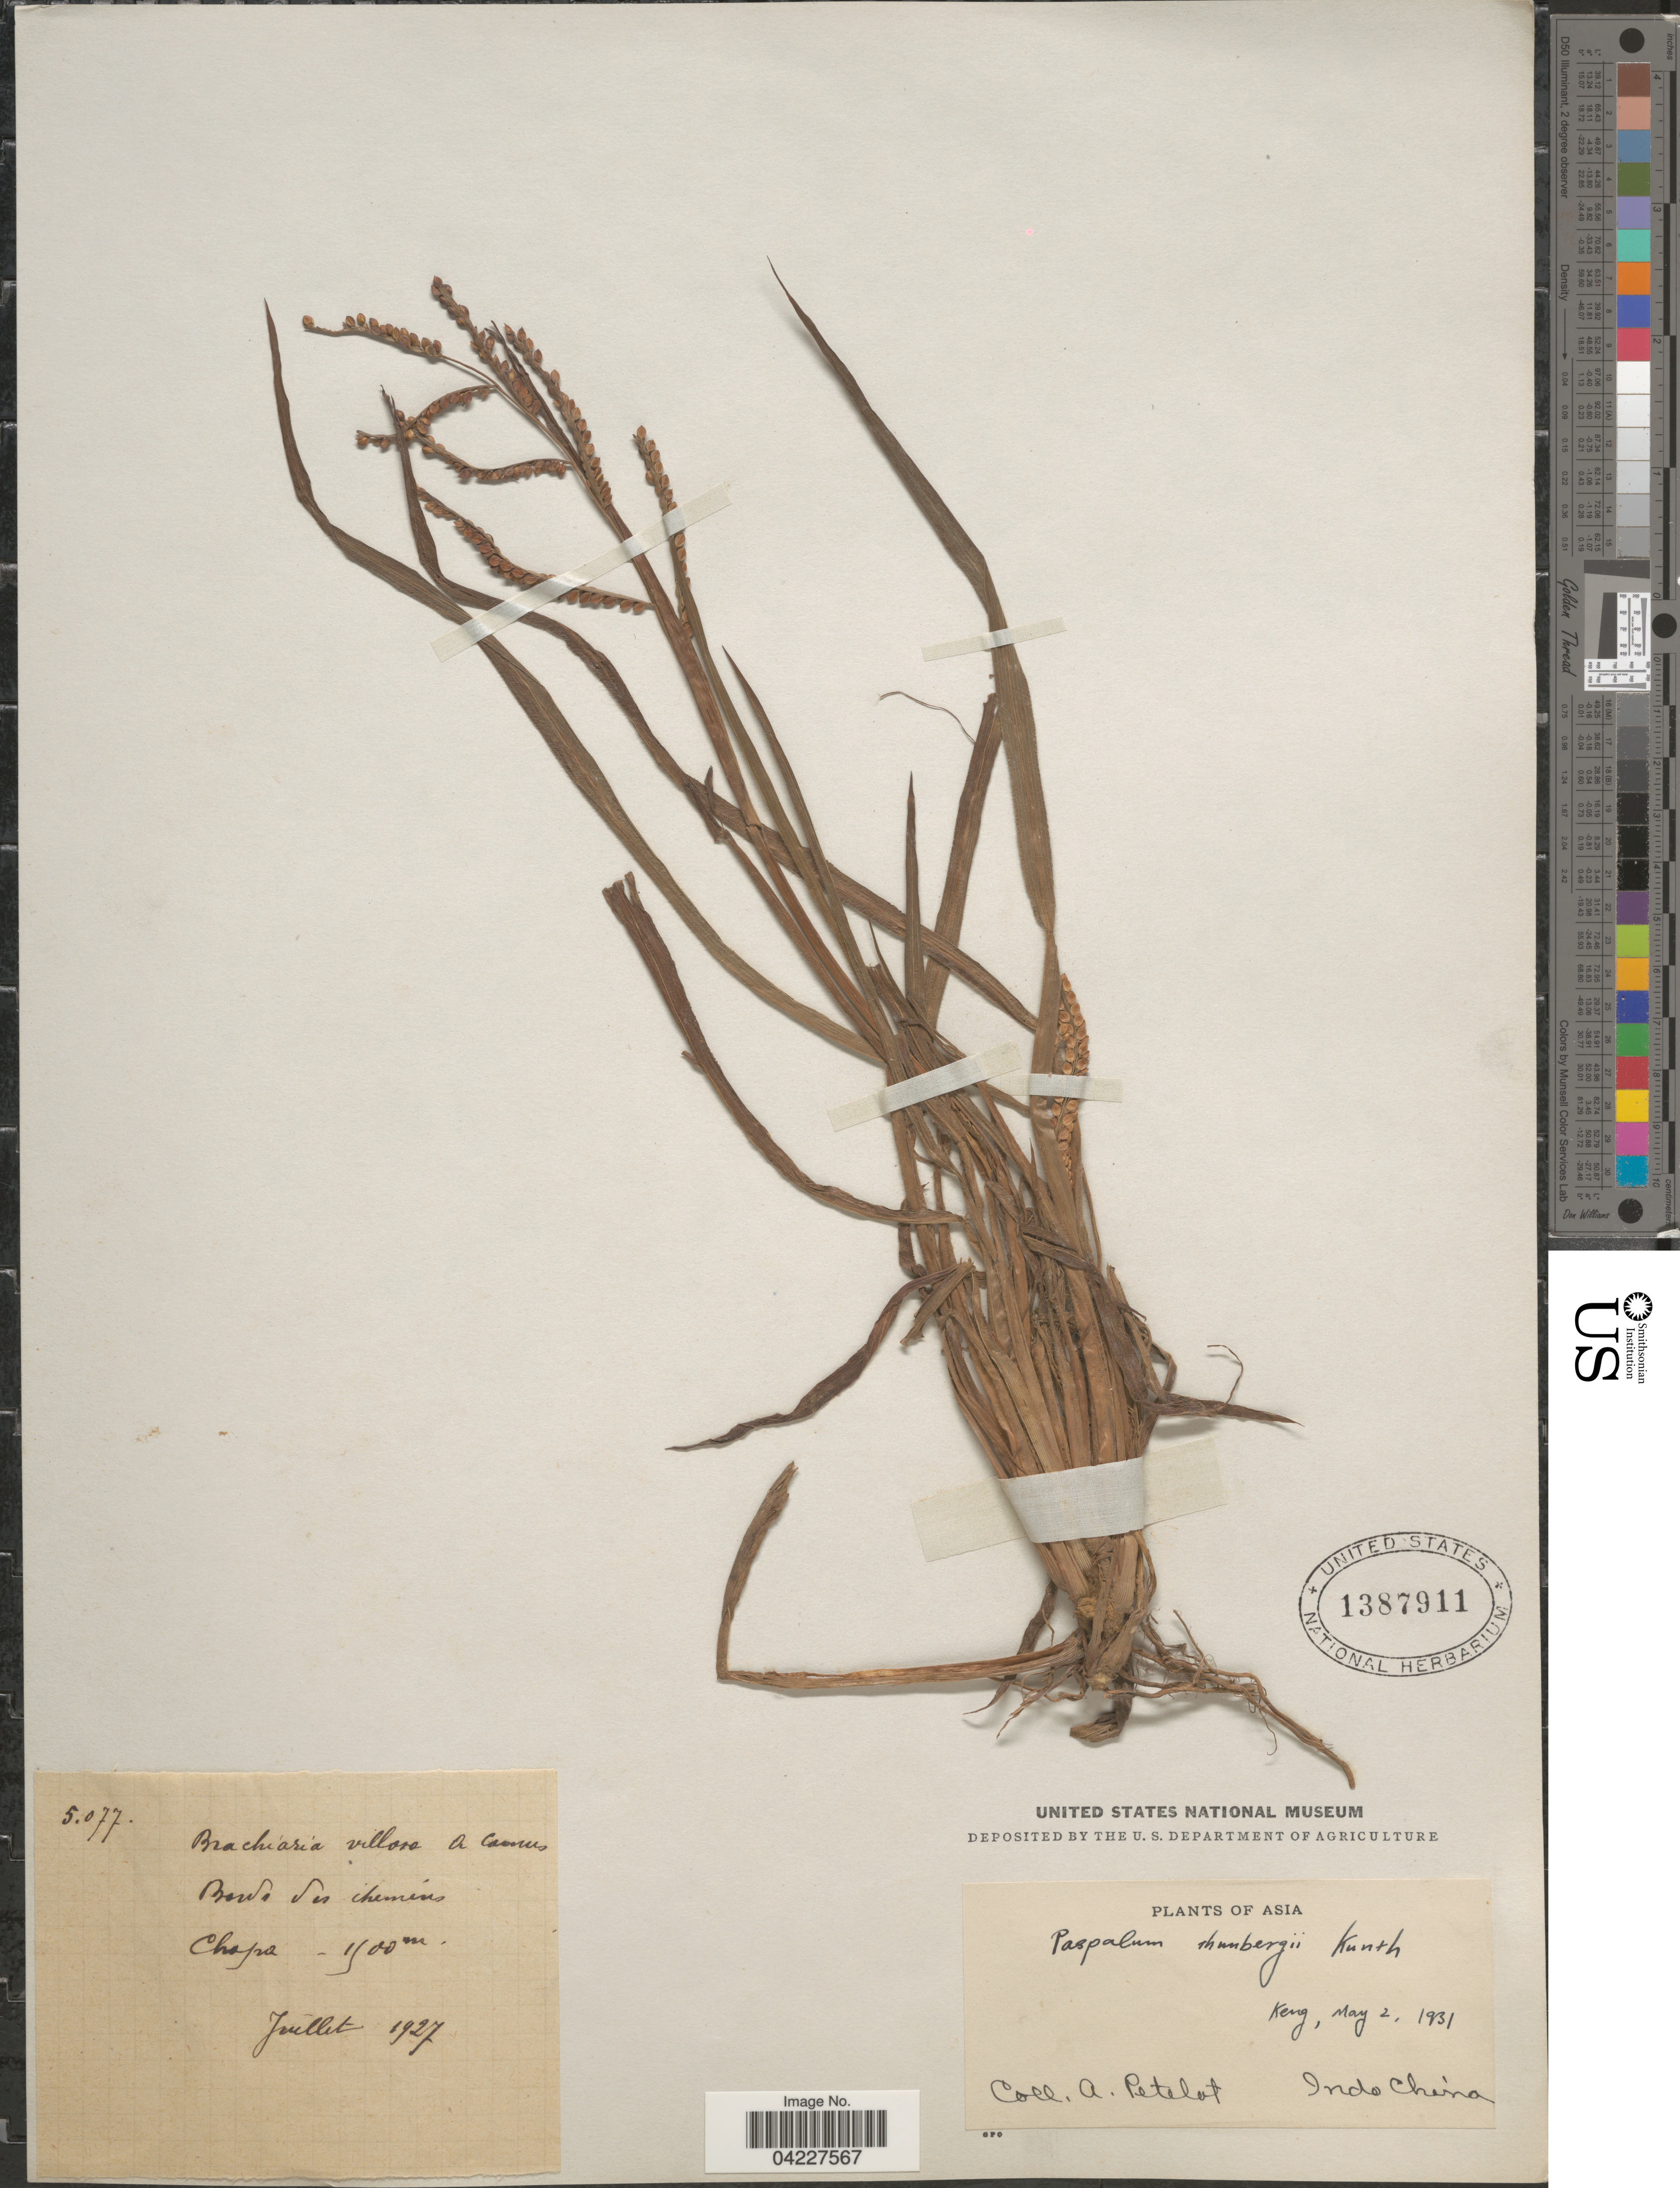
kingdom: Plantae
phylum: Tracheophyta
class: Liliopsida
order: Poales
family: Poaceae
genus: Paspalum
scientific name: Paspalum thunbergii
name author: Kunth ex Steud.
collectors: A. Petelot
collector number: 5077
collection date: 1931-05-02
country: Vietnam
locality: Bords du chemins. Chapa. Asia. Kong. Indo China.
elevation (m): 1500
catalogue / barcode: US 1387911